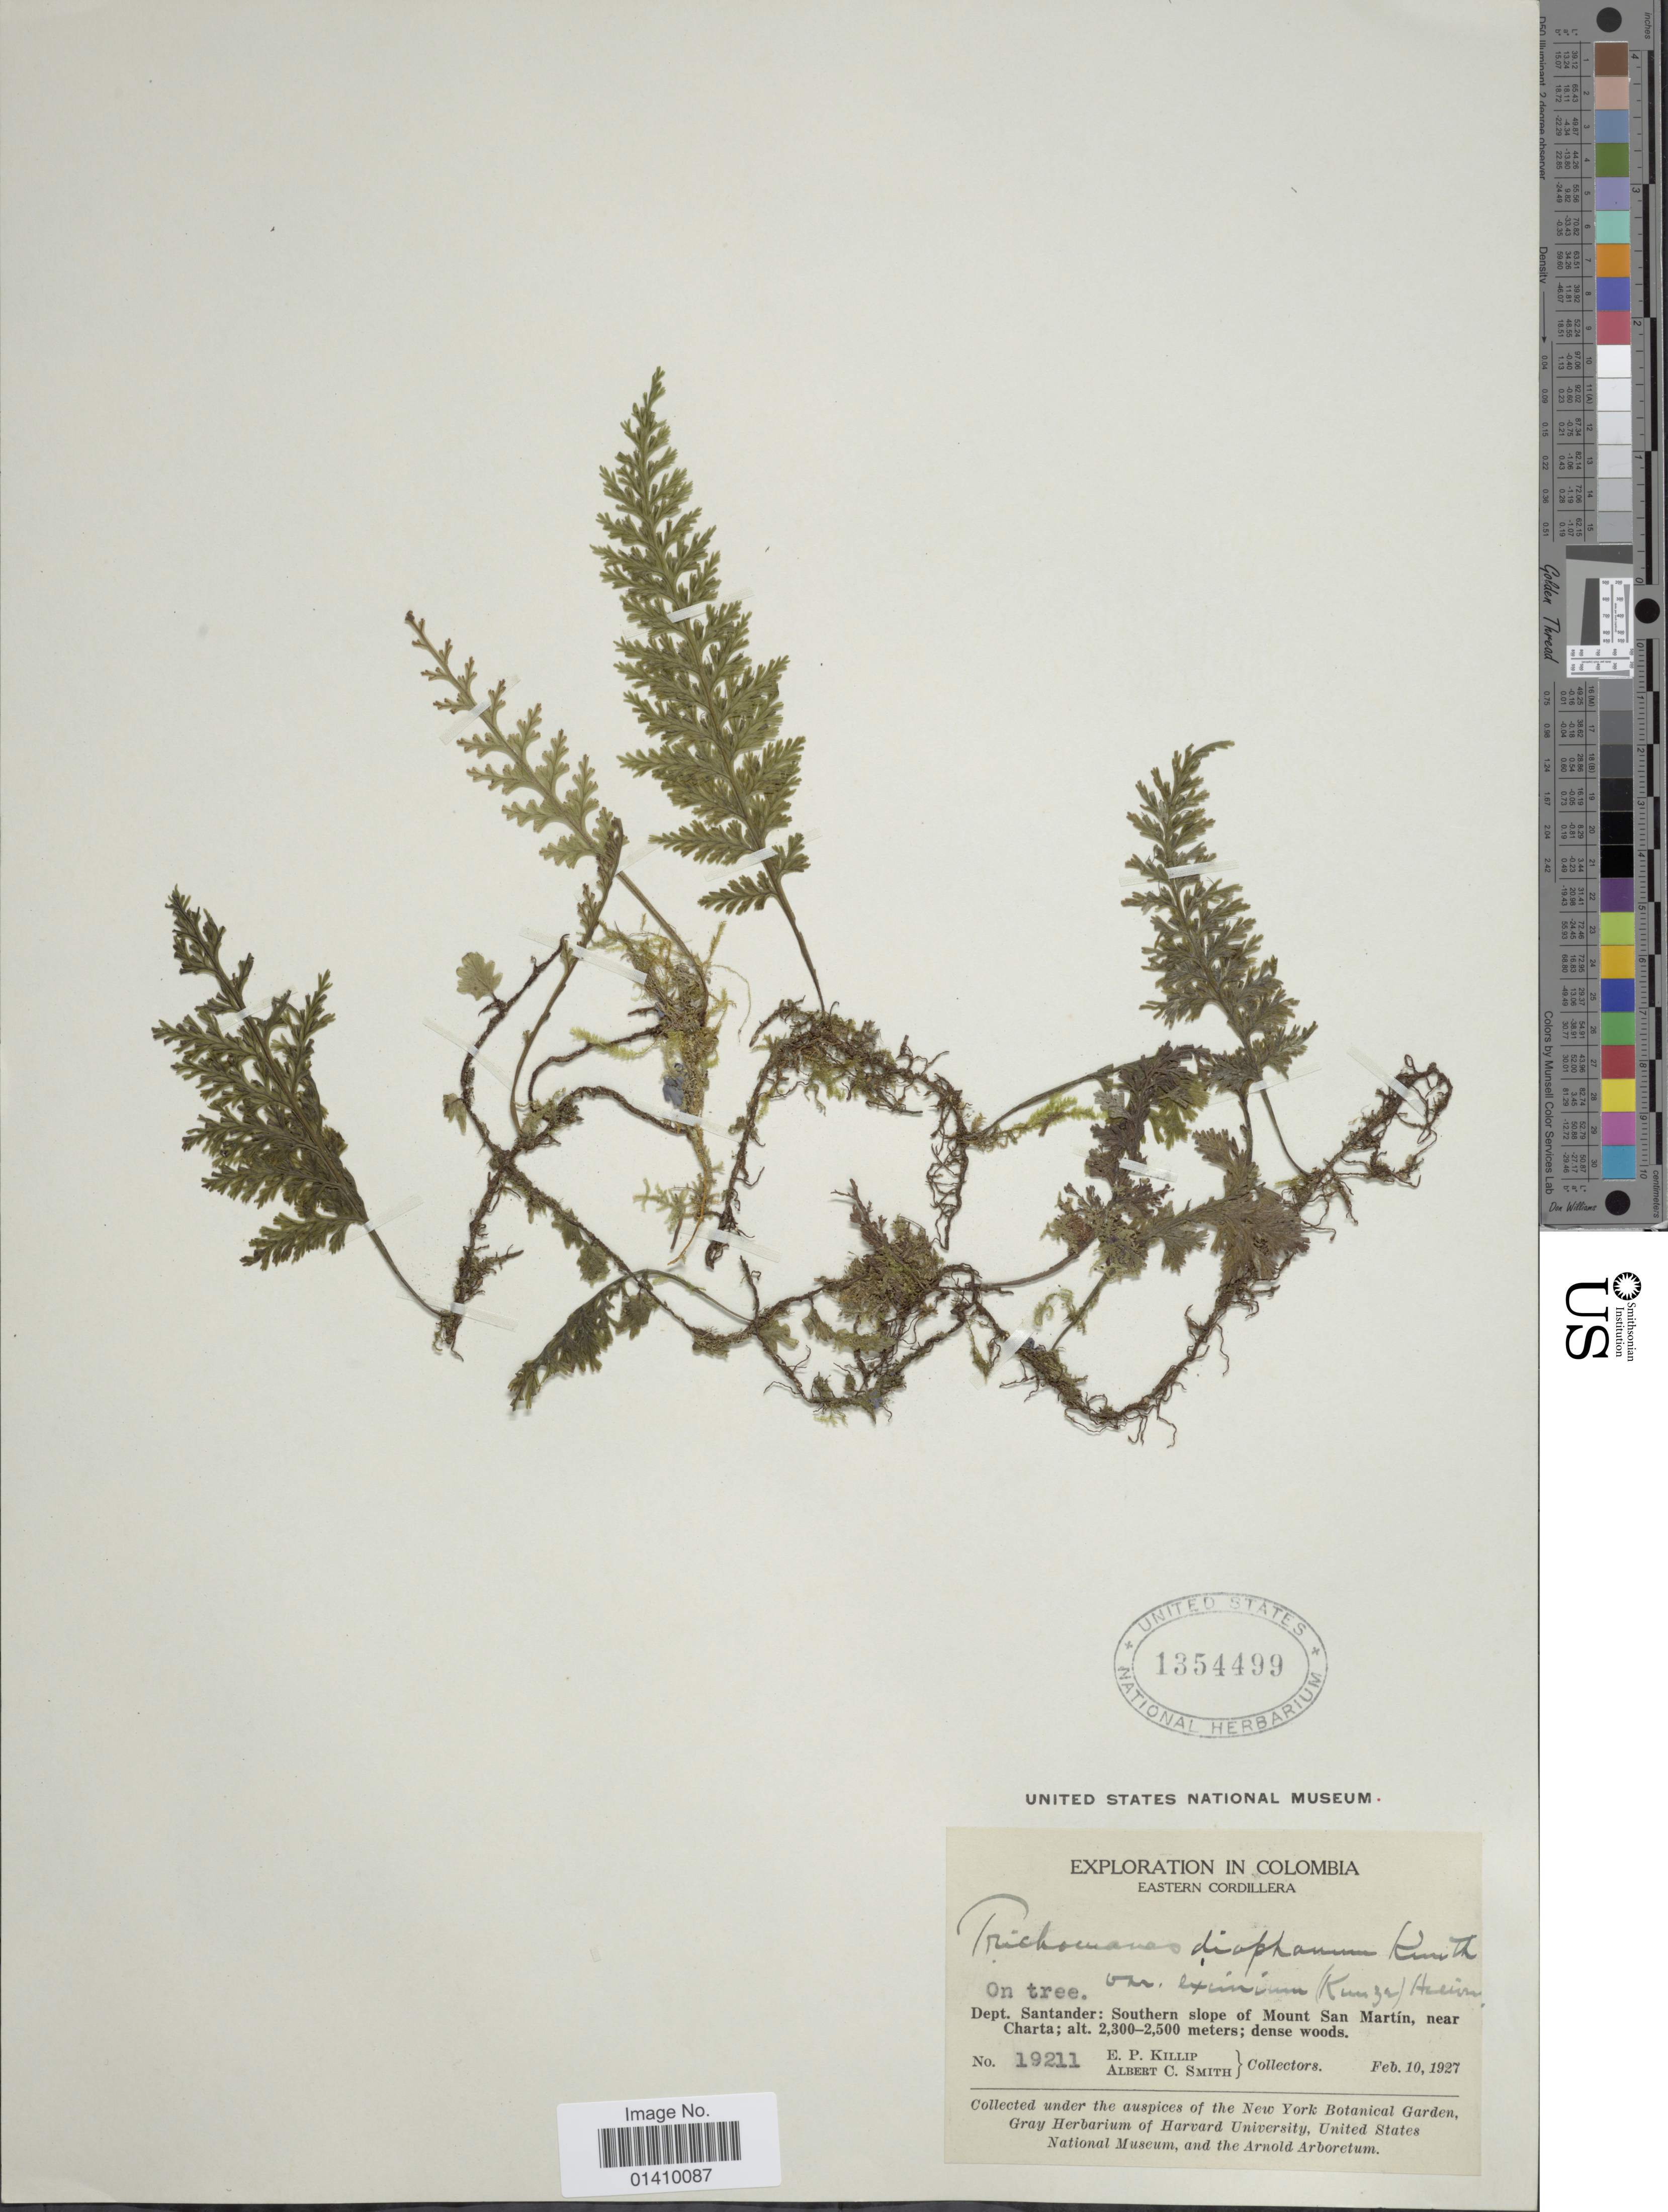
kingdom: Plantae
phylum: Tracheophyta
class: Polypodiopsida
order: Hymenophyllales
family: Hymenophyllaceae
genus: Polyphlebium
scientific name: Polyphlebium diaphanum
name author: (Kunth) Ebihara & Dubuisson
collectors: E. P. Killip & A. C. Smith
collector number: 19211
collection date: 1927-02-10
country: Colombia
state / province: Santander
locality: Eastern Cordillera dept. Santander: southern slope of Mount San Martin near Charta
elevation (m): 2300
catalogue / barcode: US 1354499